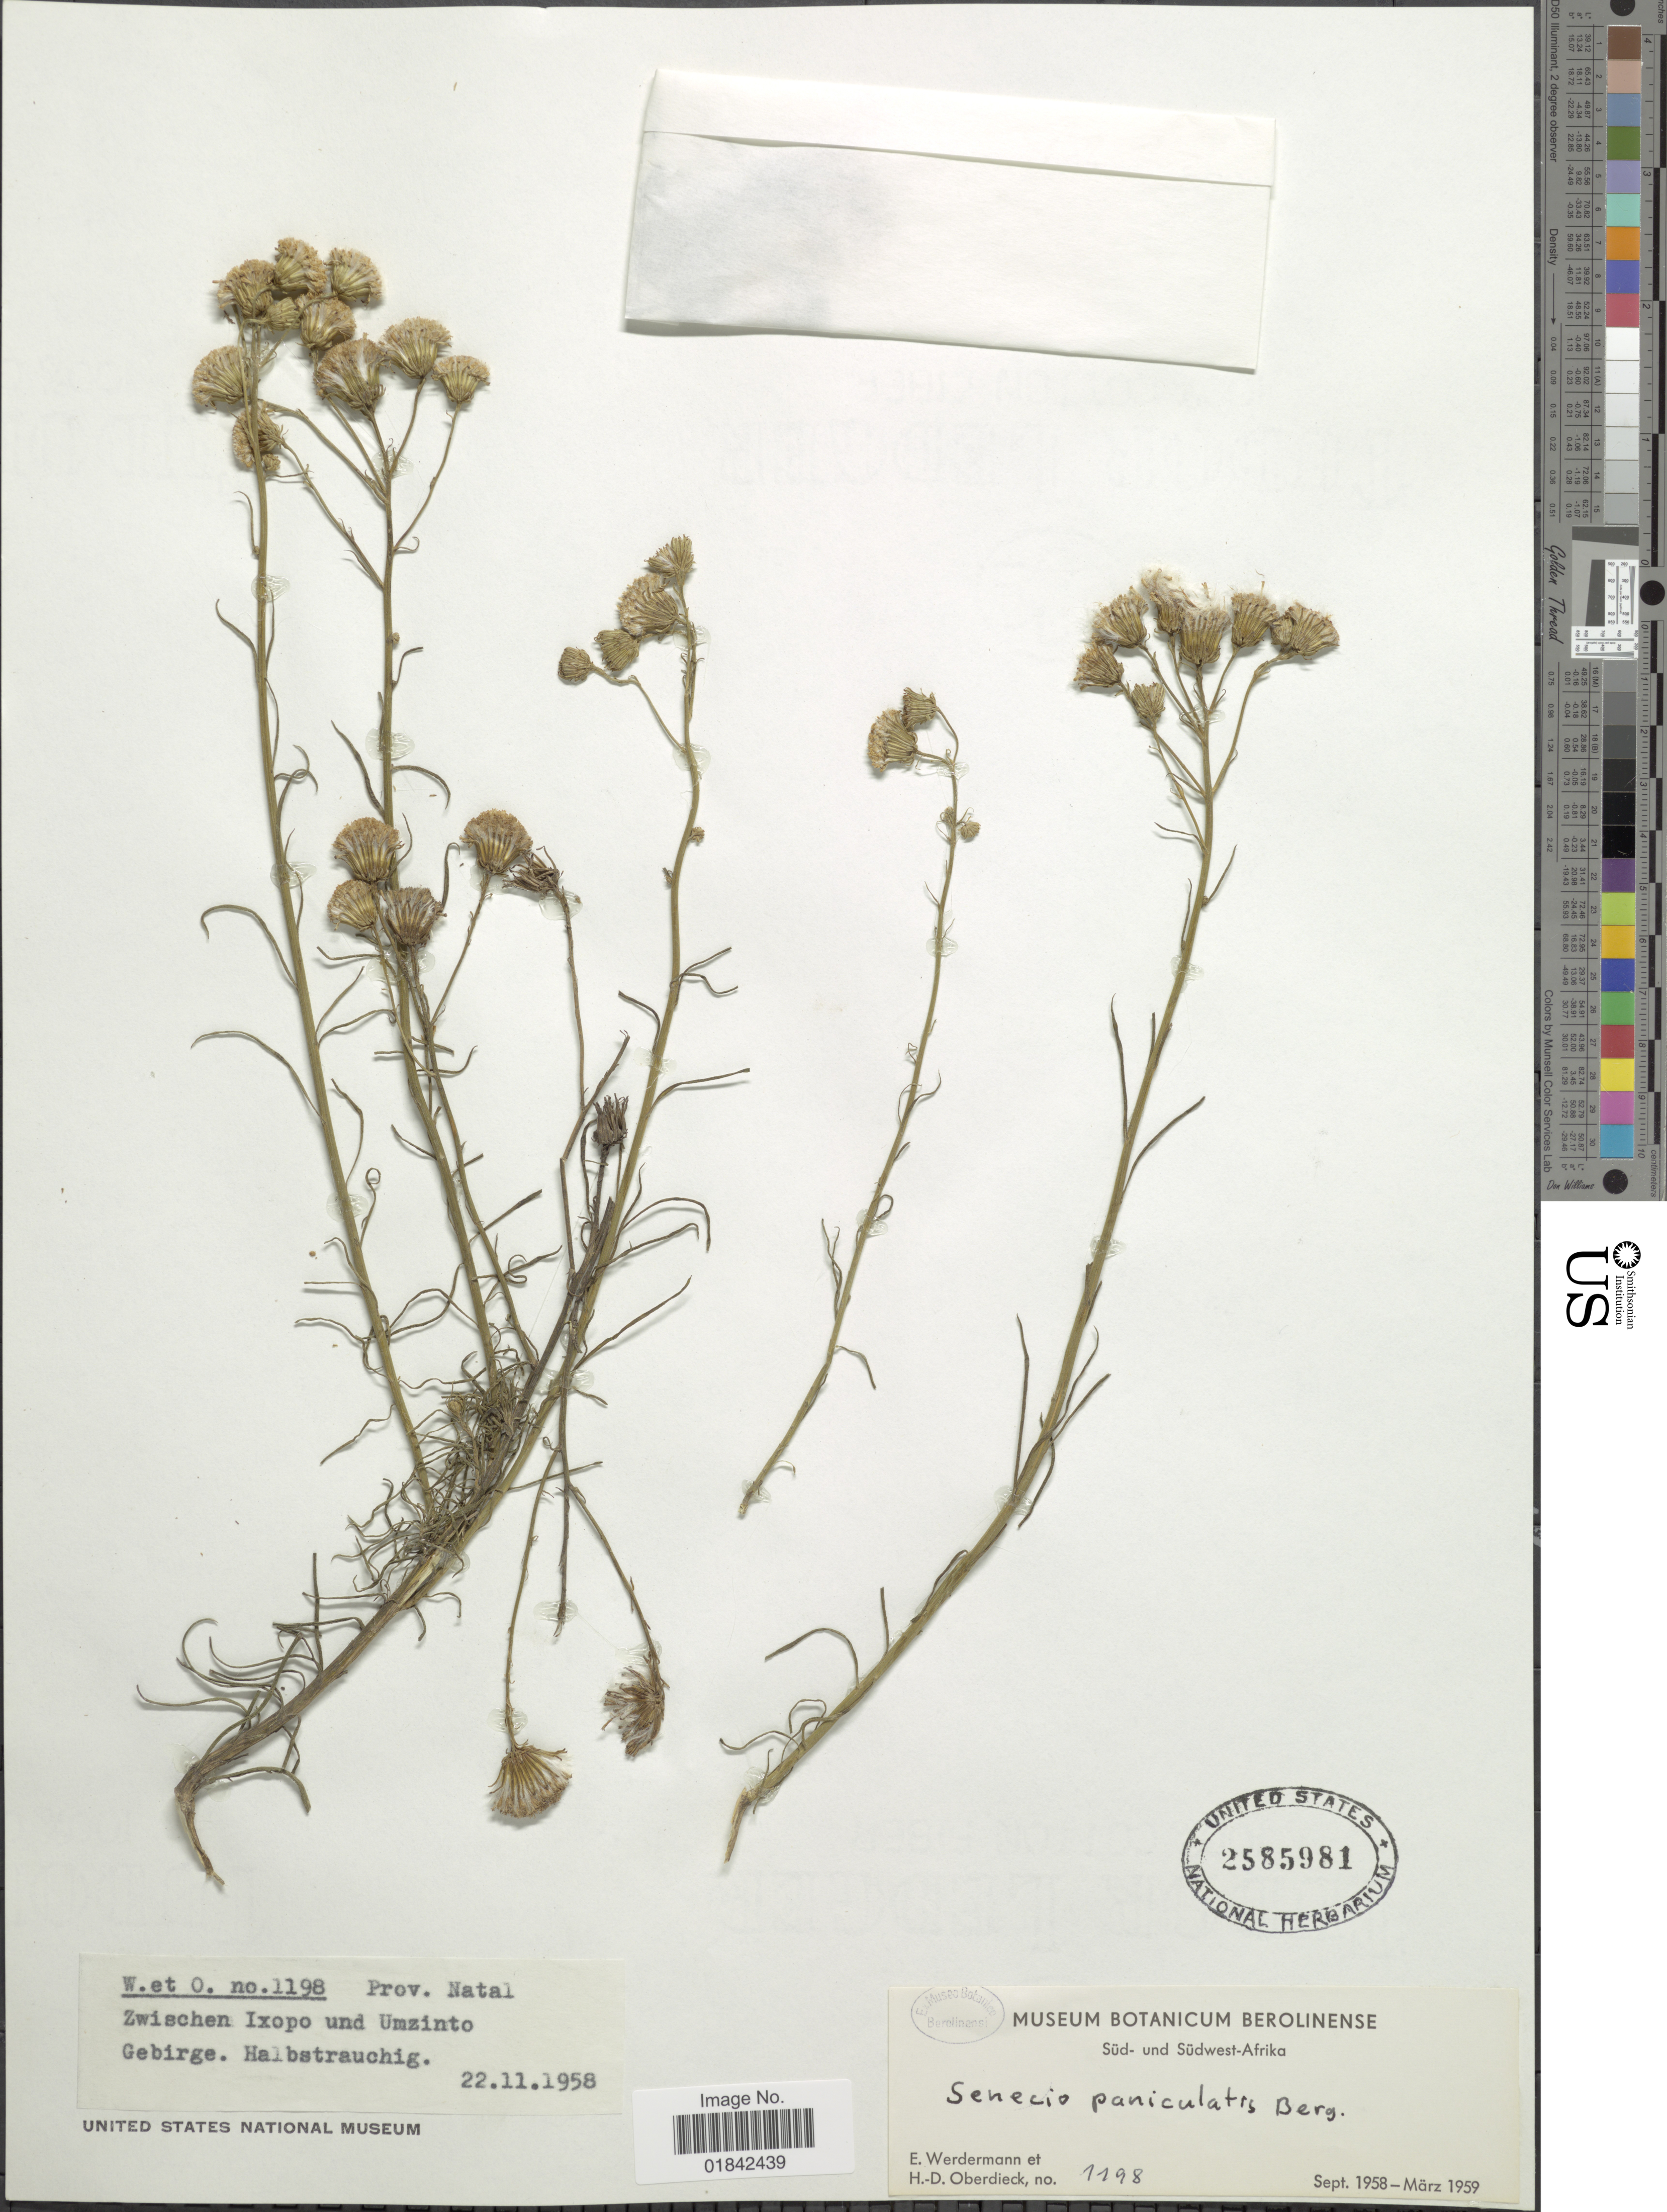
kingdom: Plantae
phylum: Tracheophyta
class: Magnoliopsida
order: Asterales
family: Asteraceae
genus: Senecio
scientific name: Senecio paniculatus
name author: P.J. Bergius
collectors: E. Werdermann & H. Oberdieck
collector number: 1198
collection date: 1958-09/1959-03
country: South Africa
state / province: KwaZulu-Natal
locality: Zwischen Ixopo und Umzinto Gebirge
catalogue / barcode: US 2585981